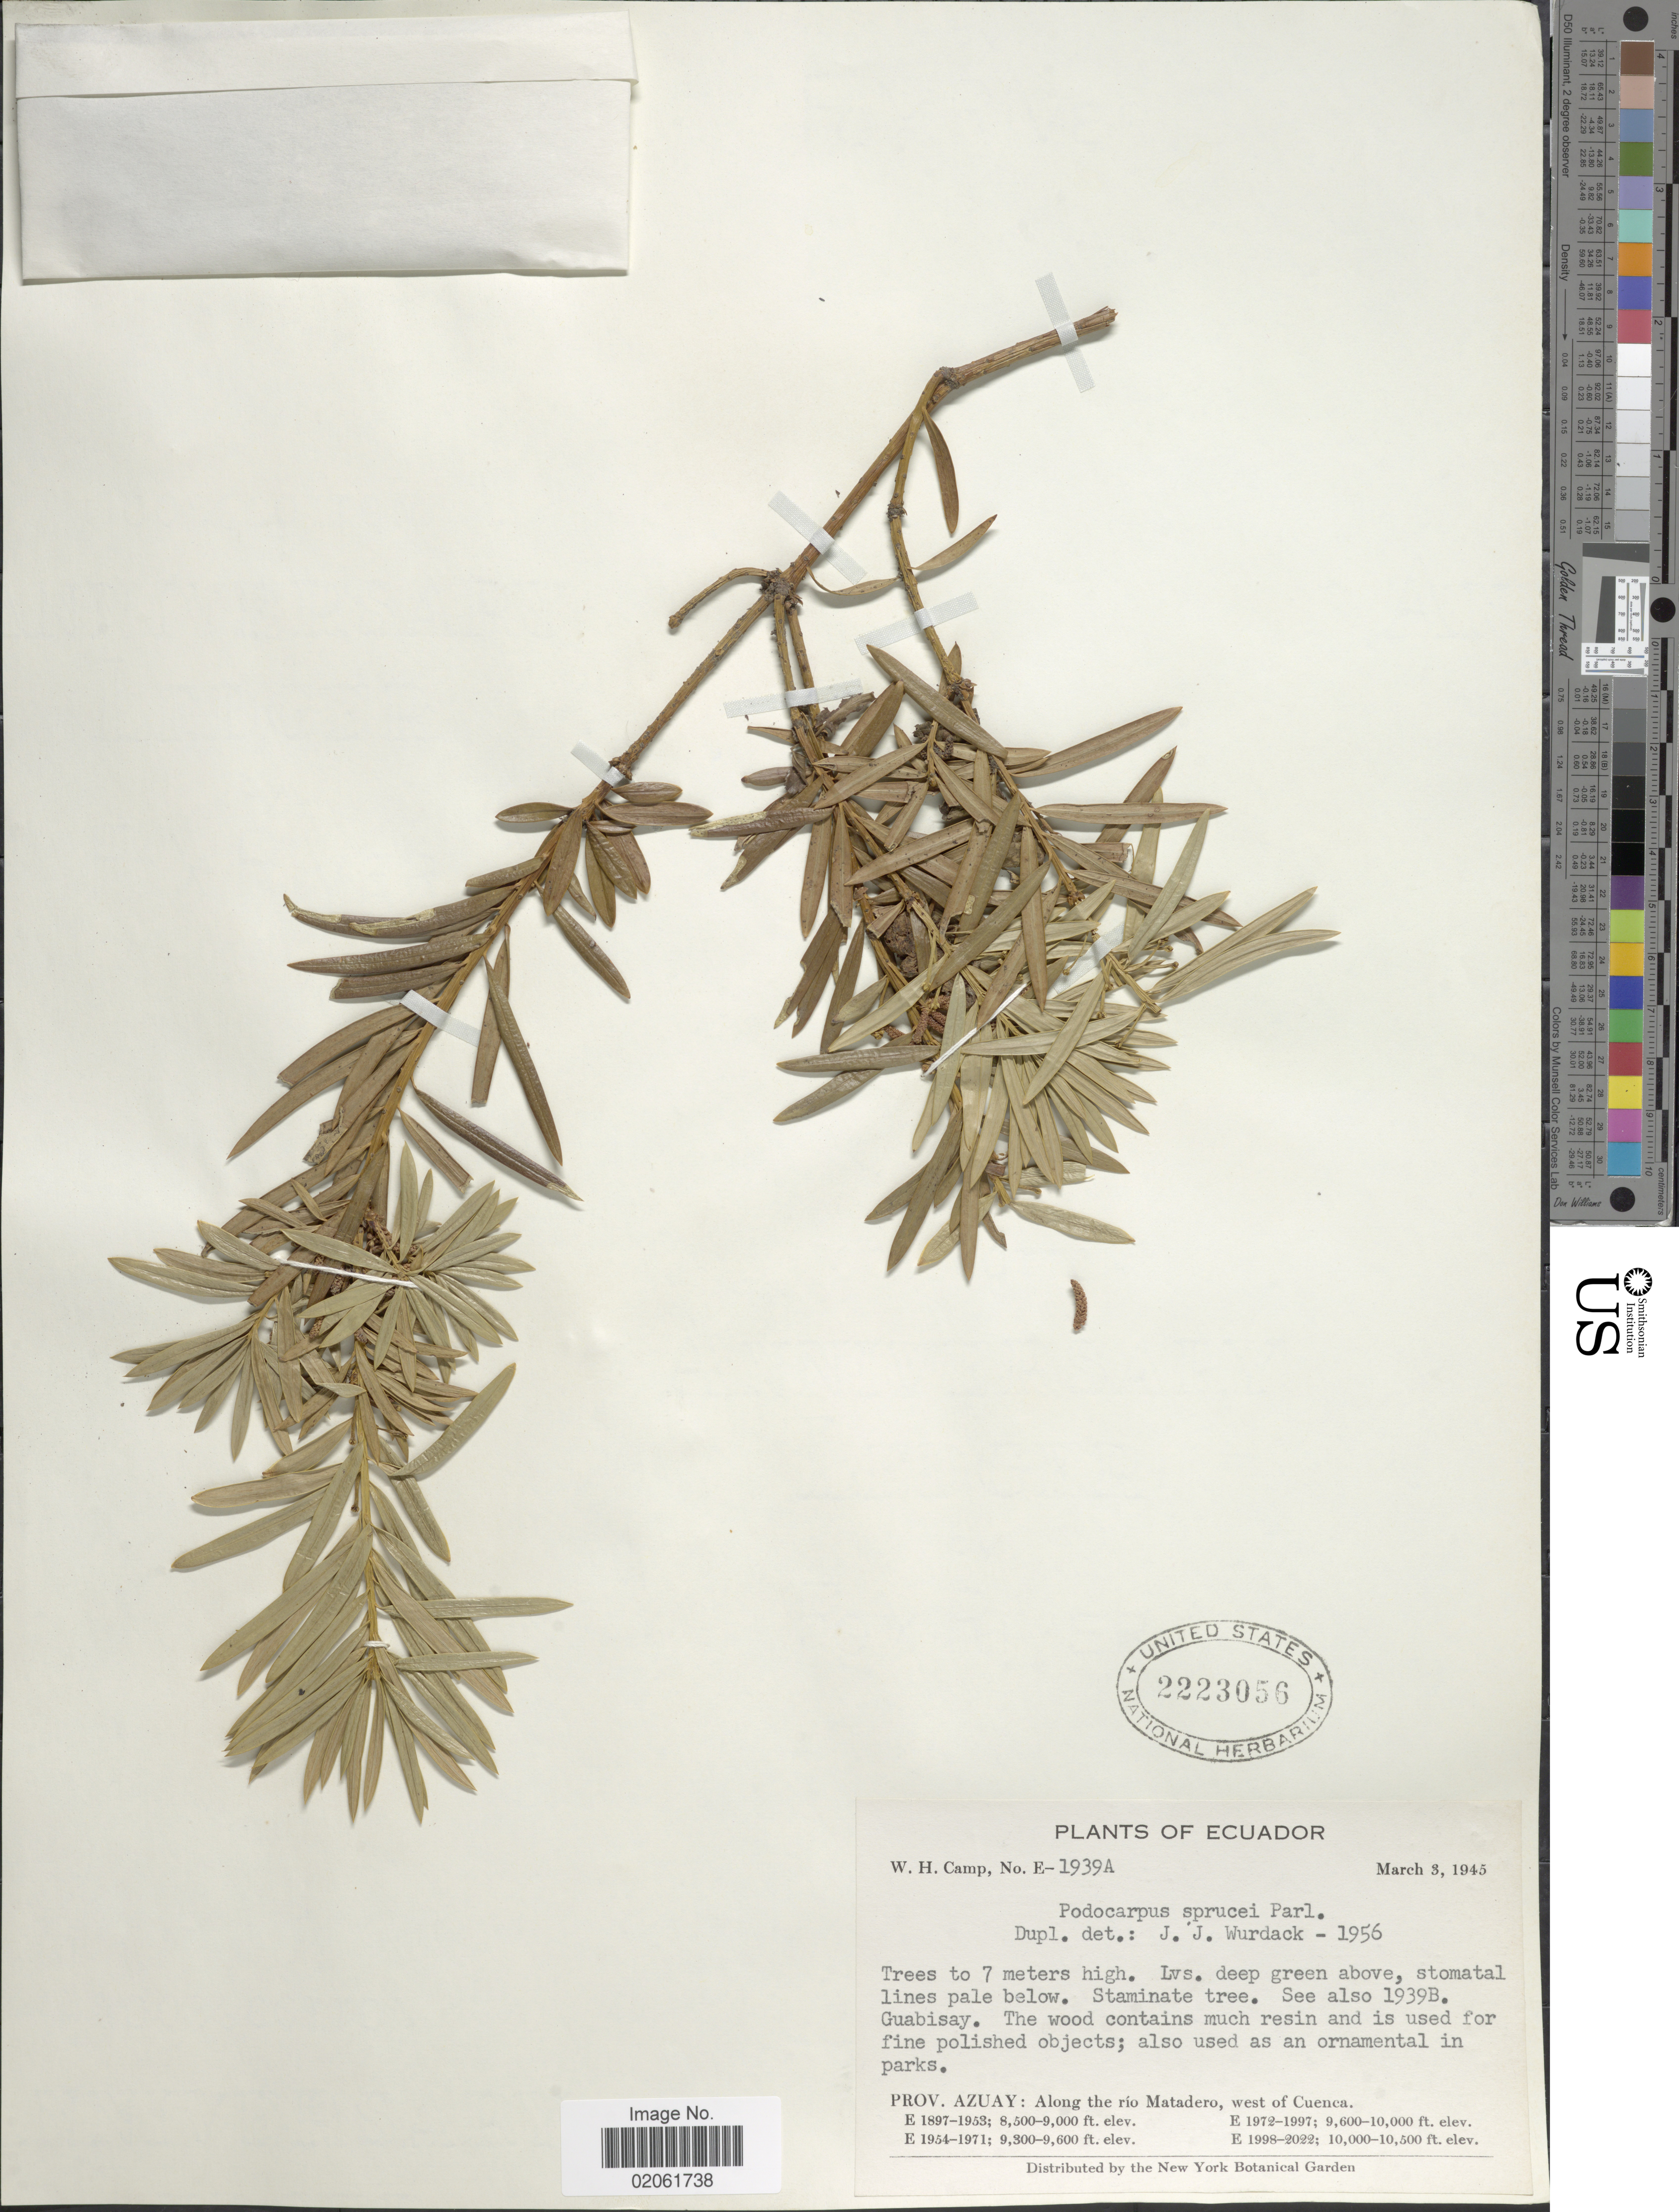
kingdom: Plantae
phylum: Tracheophyta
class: Pinopsida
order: Pinales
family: Podocarpaceae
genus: Podocarpus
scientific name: Podocarpus sprucei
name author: Parl.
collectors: W. H. Camp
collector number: E1939A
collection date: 1945-03-03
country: Ecuador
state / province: Azuay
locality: Along the Rio Matadero, west of Cuenca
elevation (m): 2591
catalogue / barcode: US 2223056